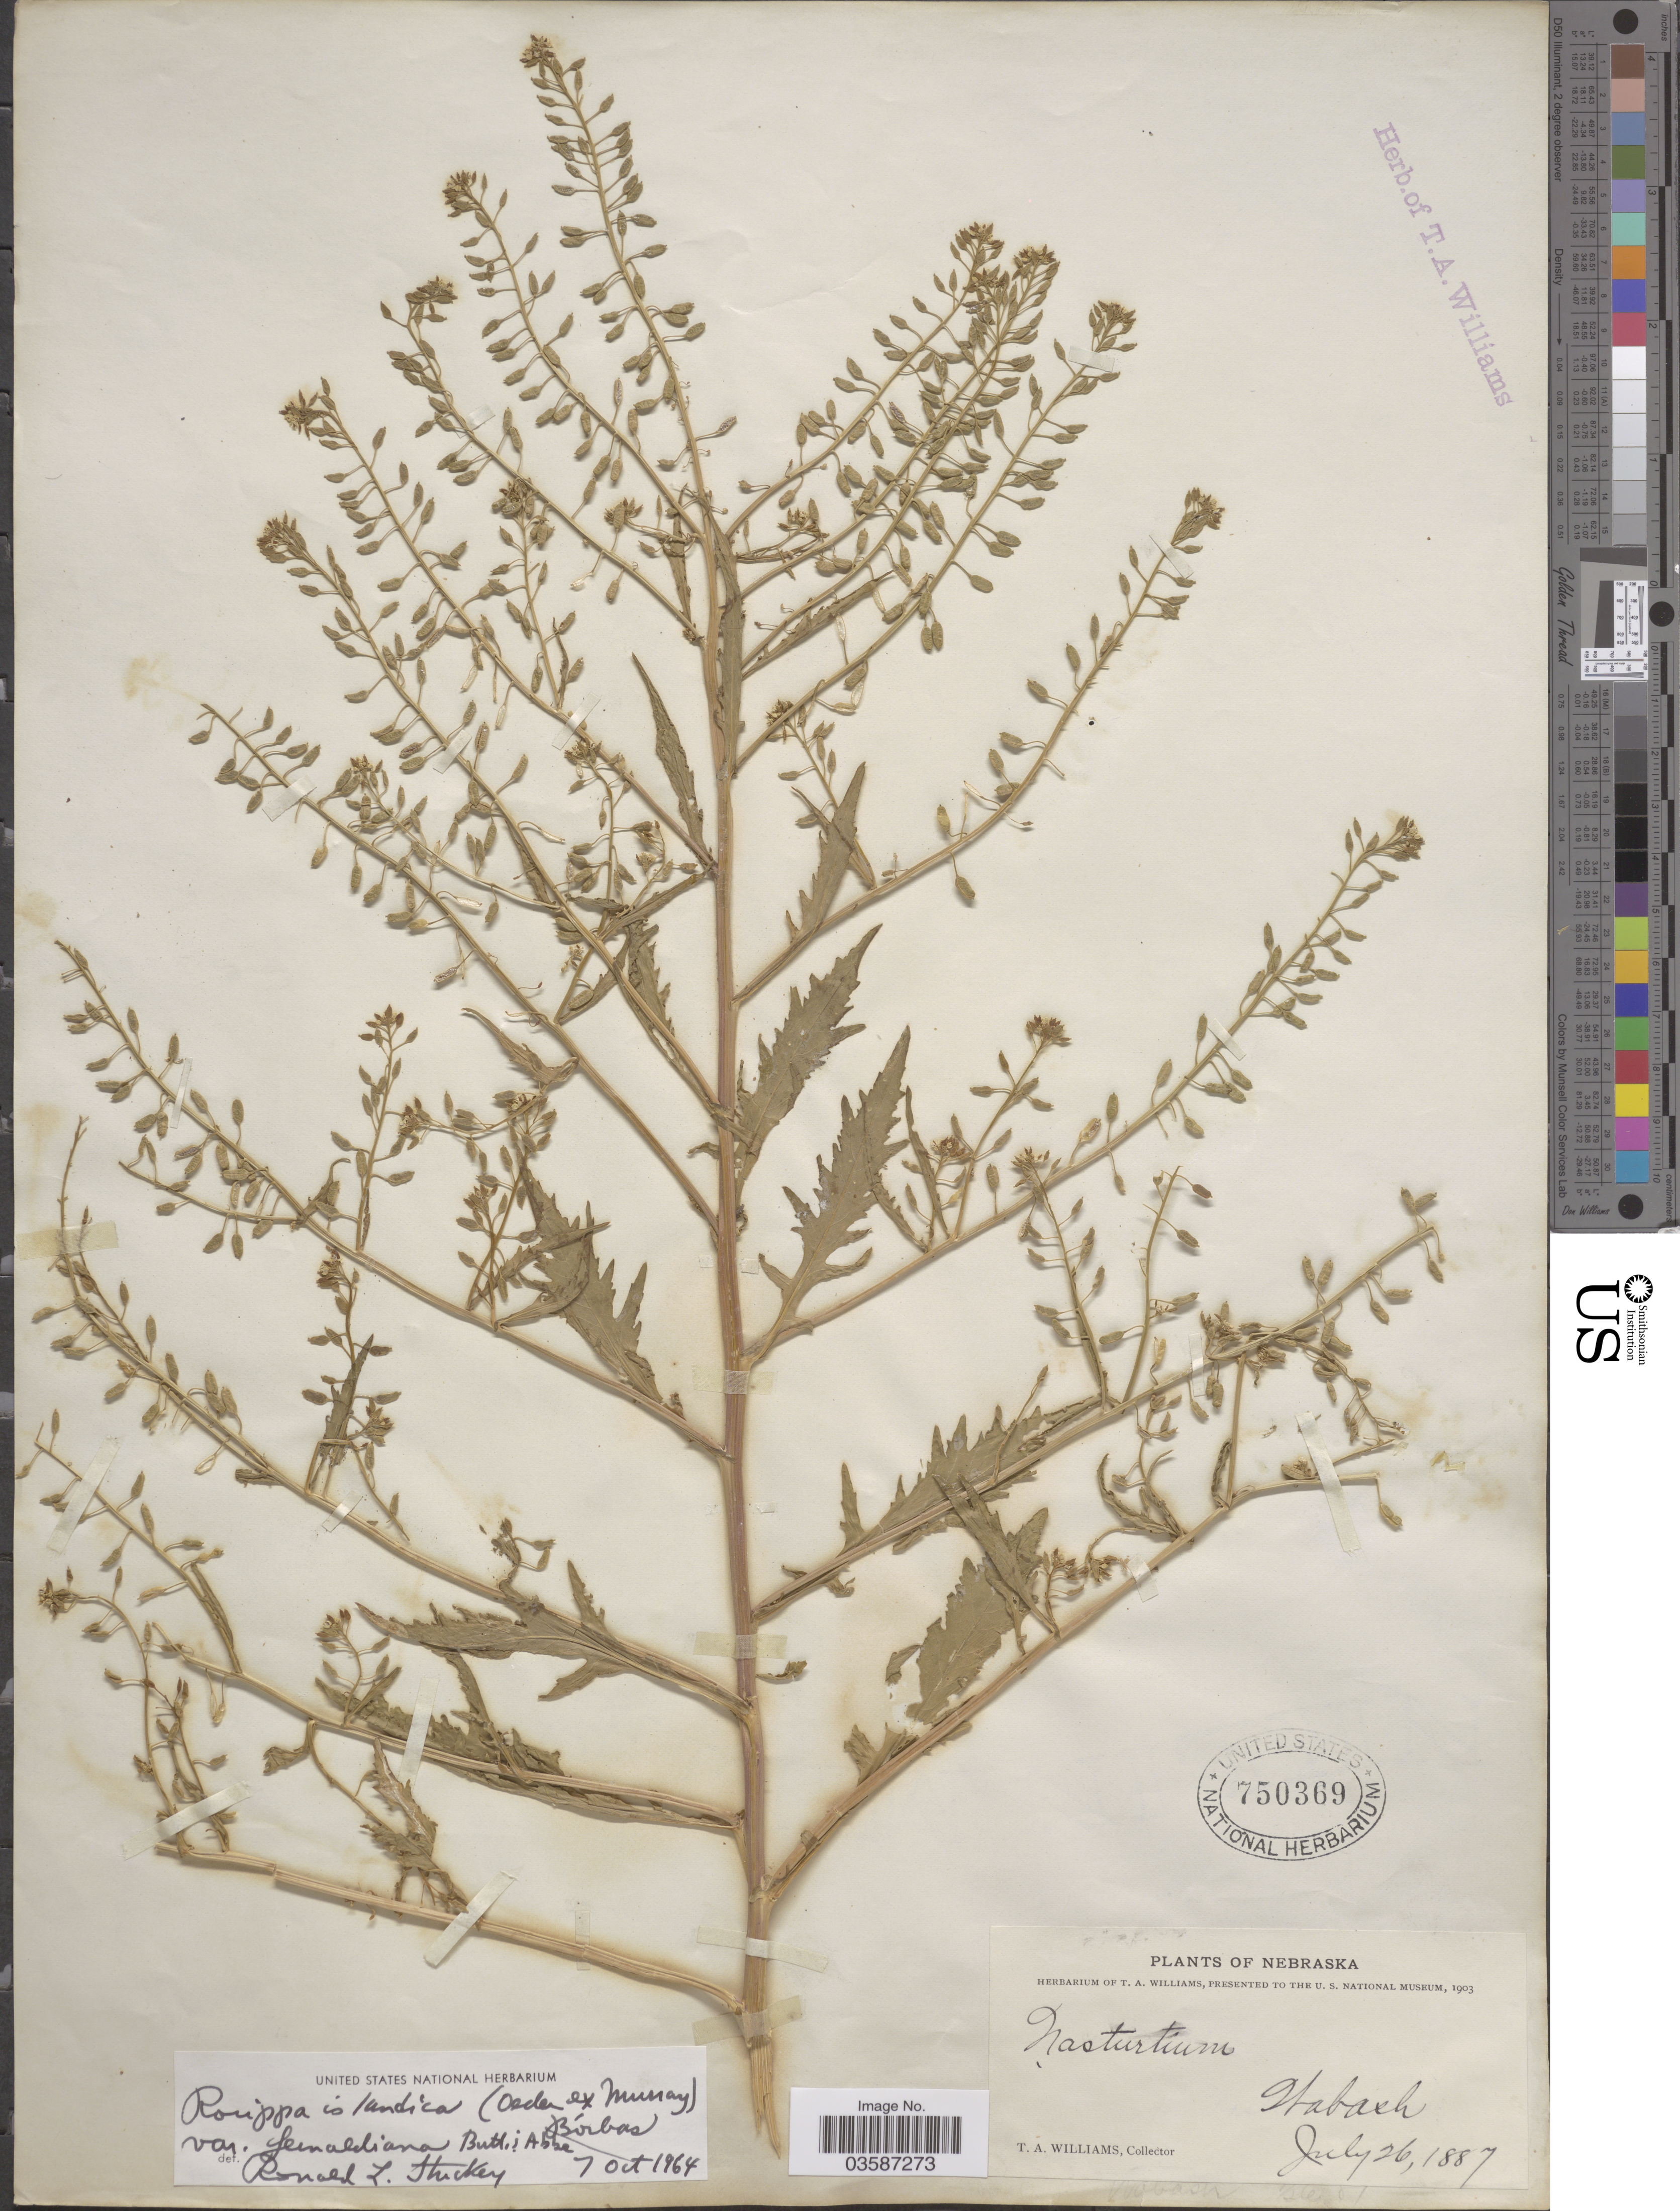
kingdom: Plantae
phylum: Tracheophyta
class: Magnoliopsida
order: Brassicales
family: Brassicaceae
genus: Rorippa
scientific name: Rorippa islandica var. fernaldiana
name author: Butters & Abbe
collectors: T. Williams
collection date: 1887-07-26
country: United States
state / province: Nebraska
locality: Wabash.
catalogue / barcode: US 750369